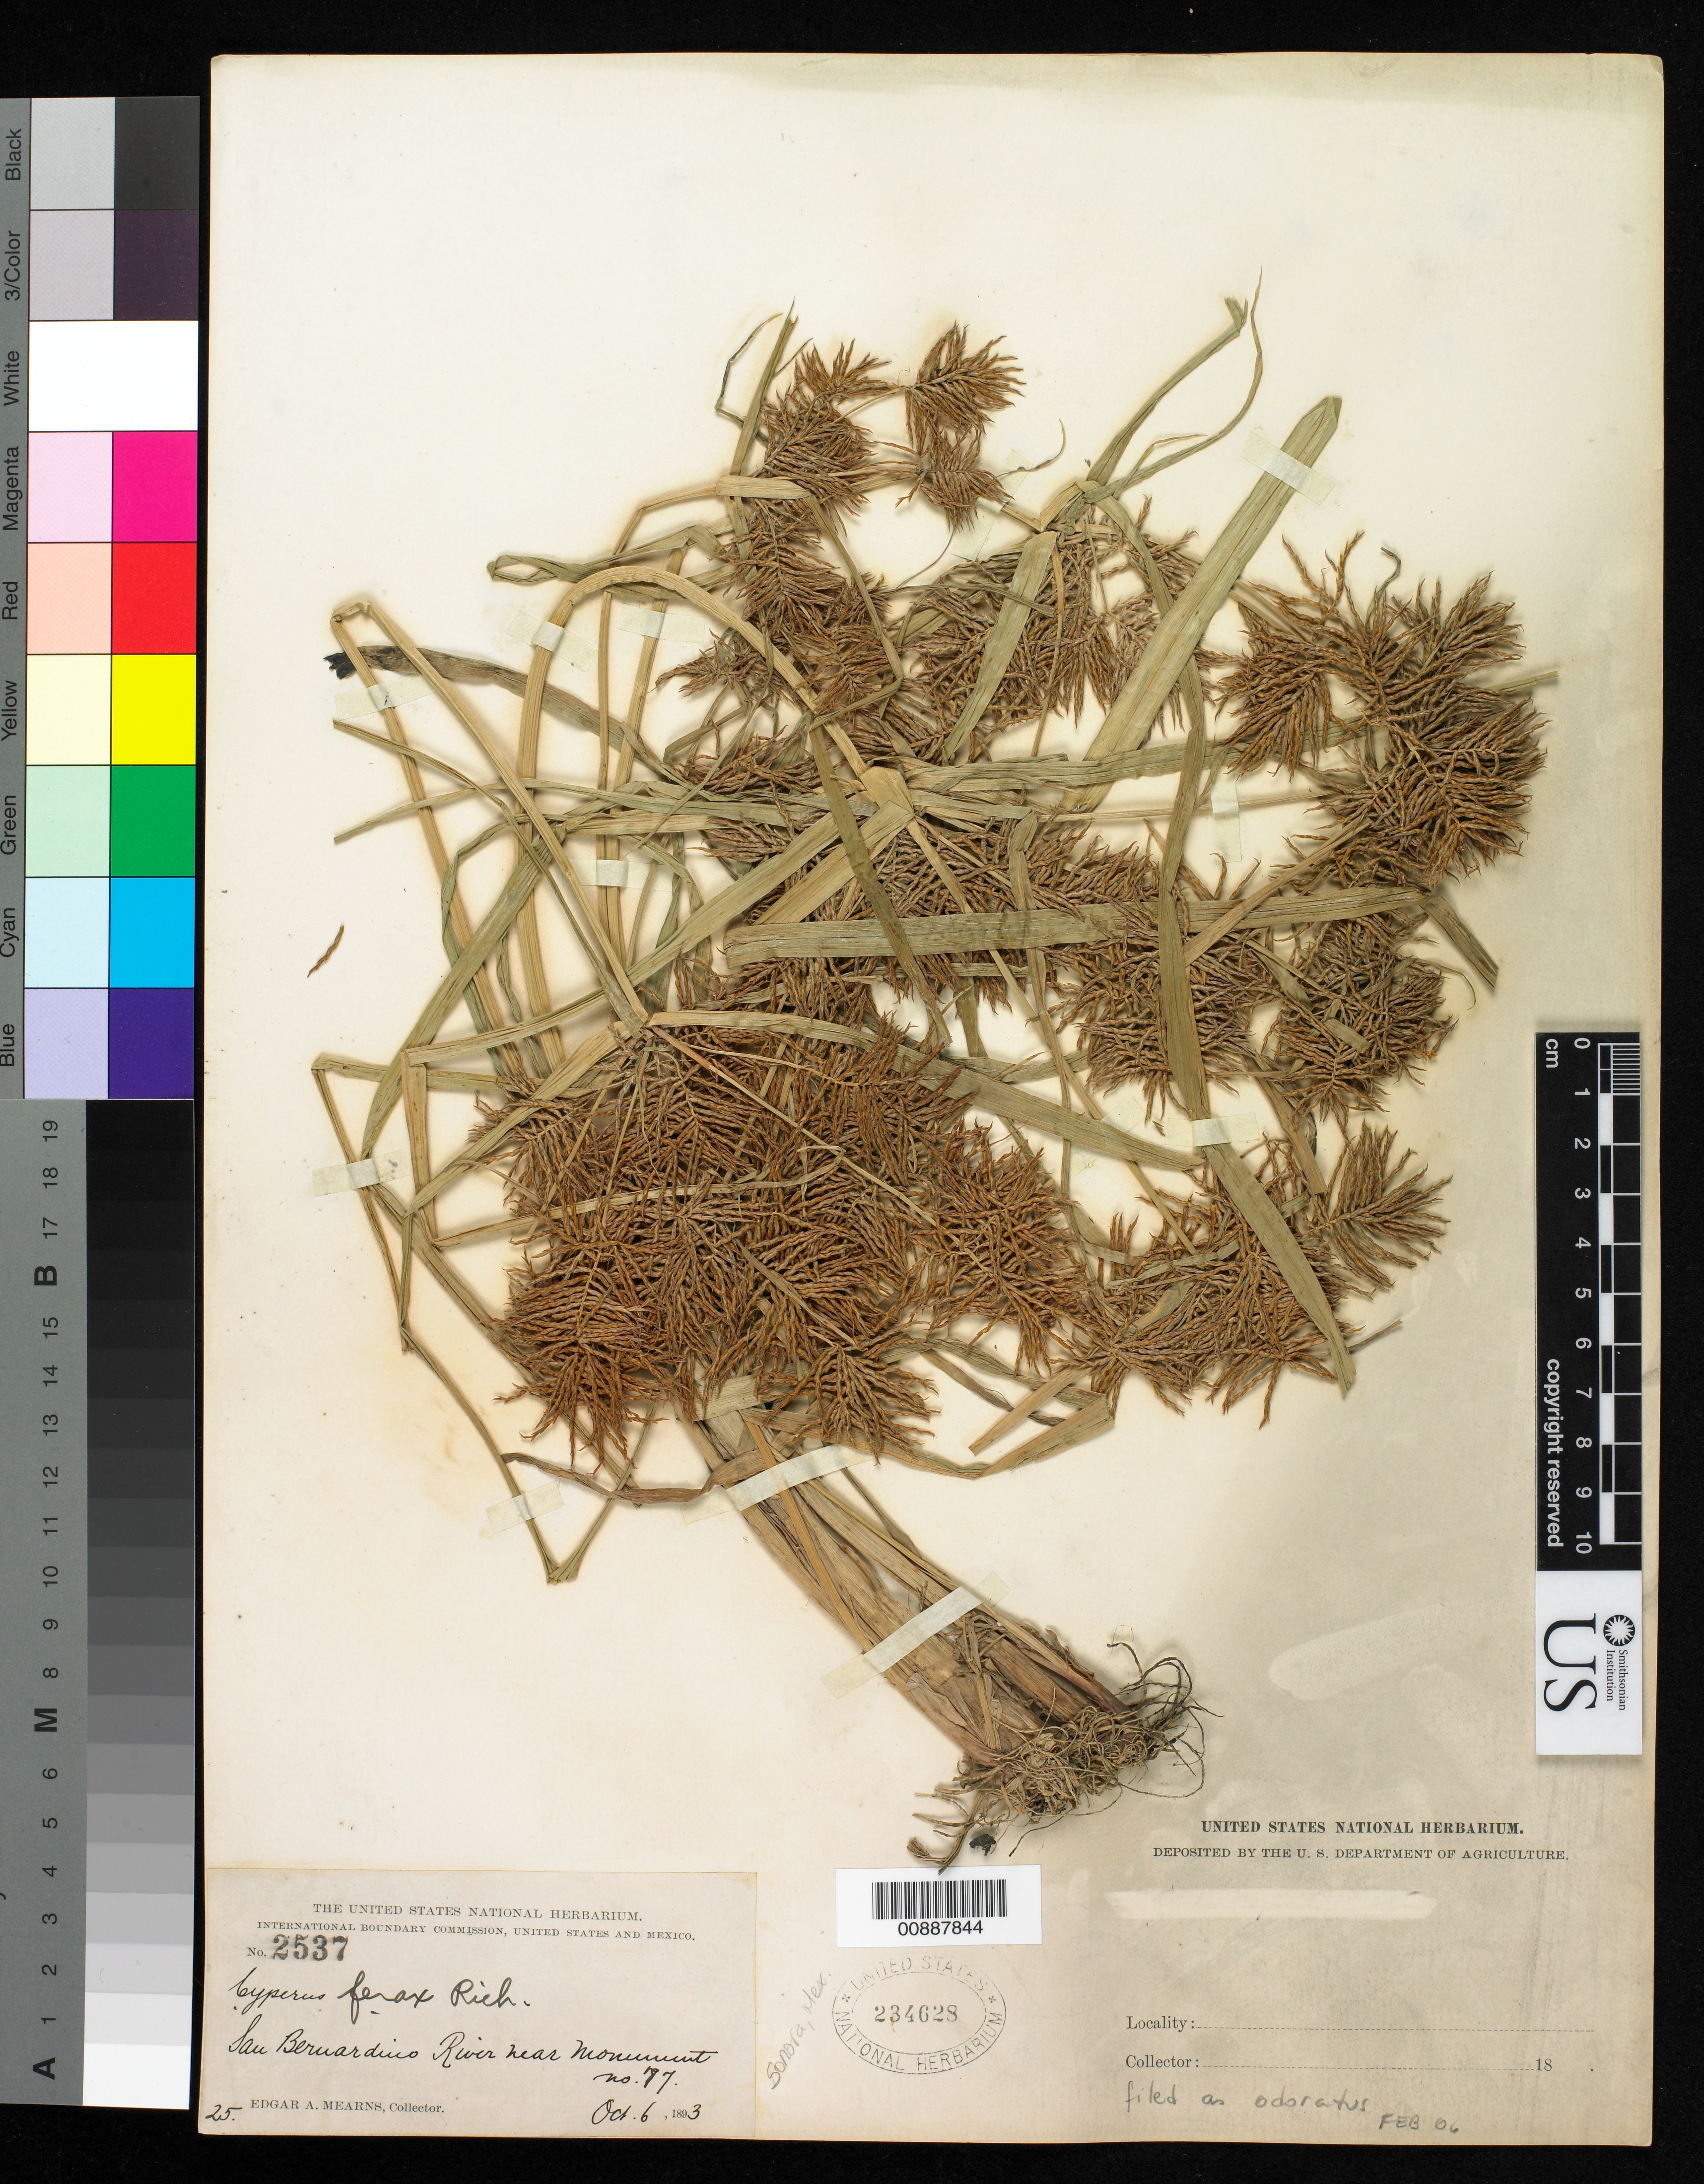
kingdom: Plantae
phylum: Tracheophyta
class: Liliopsida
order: Poales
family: Cyperaceae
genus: Cyperus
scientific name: Cyperus odoratus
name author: L.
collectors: E. A. Mearns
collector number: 2537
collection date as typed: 06 Oct 1893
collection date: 1893-10-06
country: Mexico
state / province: Sonora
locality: San Bernardino River near Monument no 77.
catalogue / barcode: US 234628